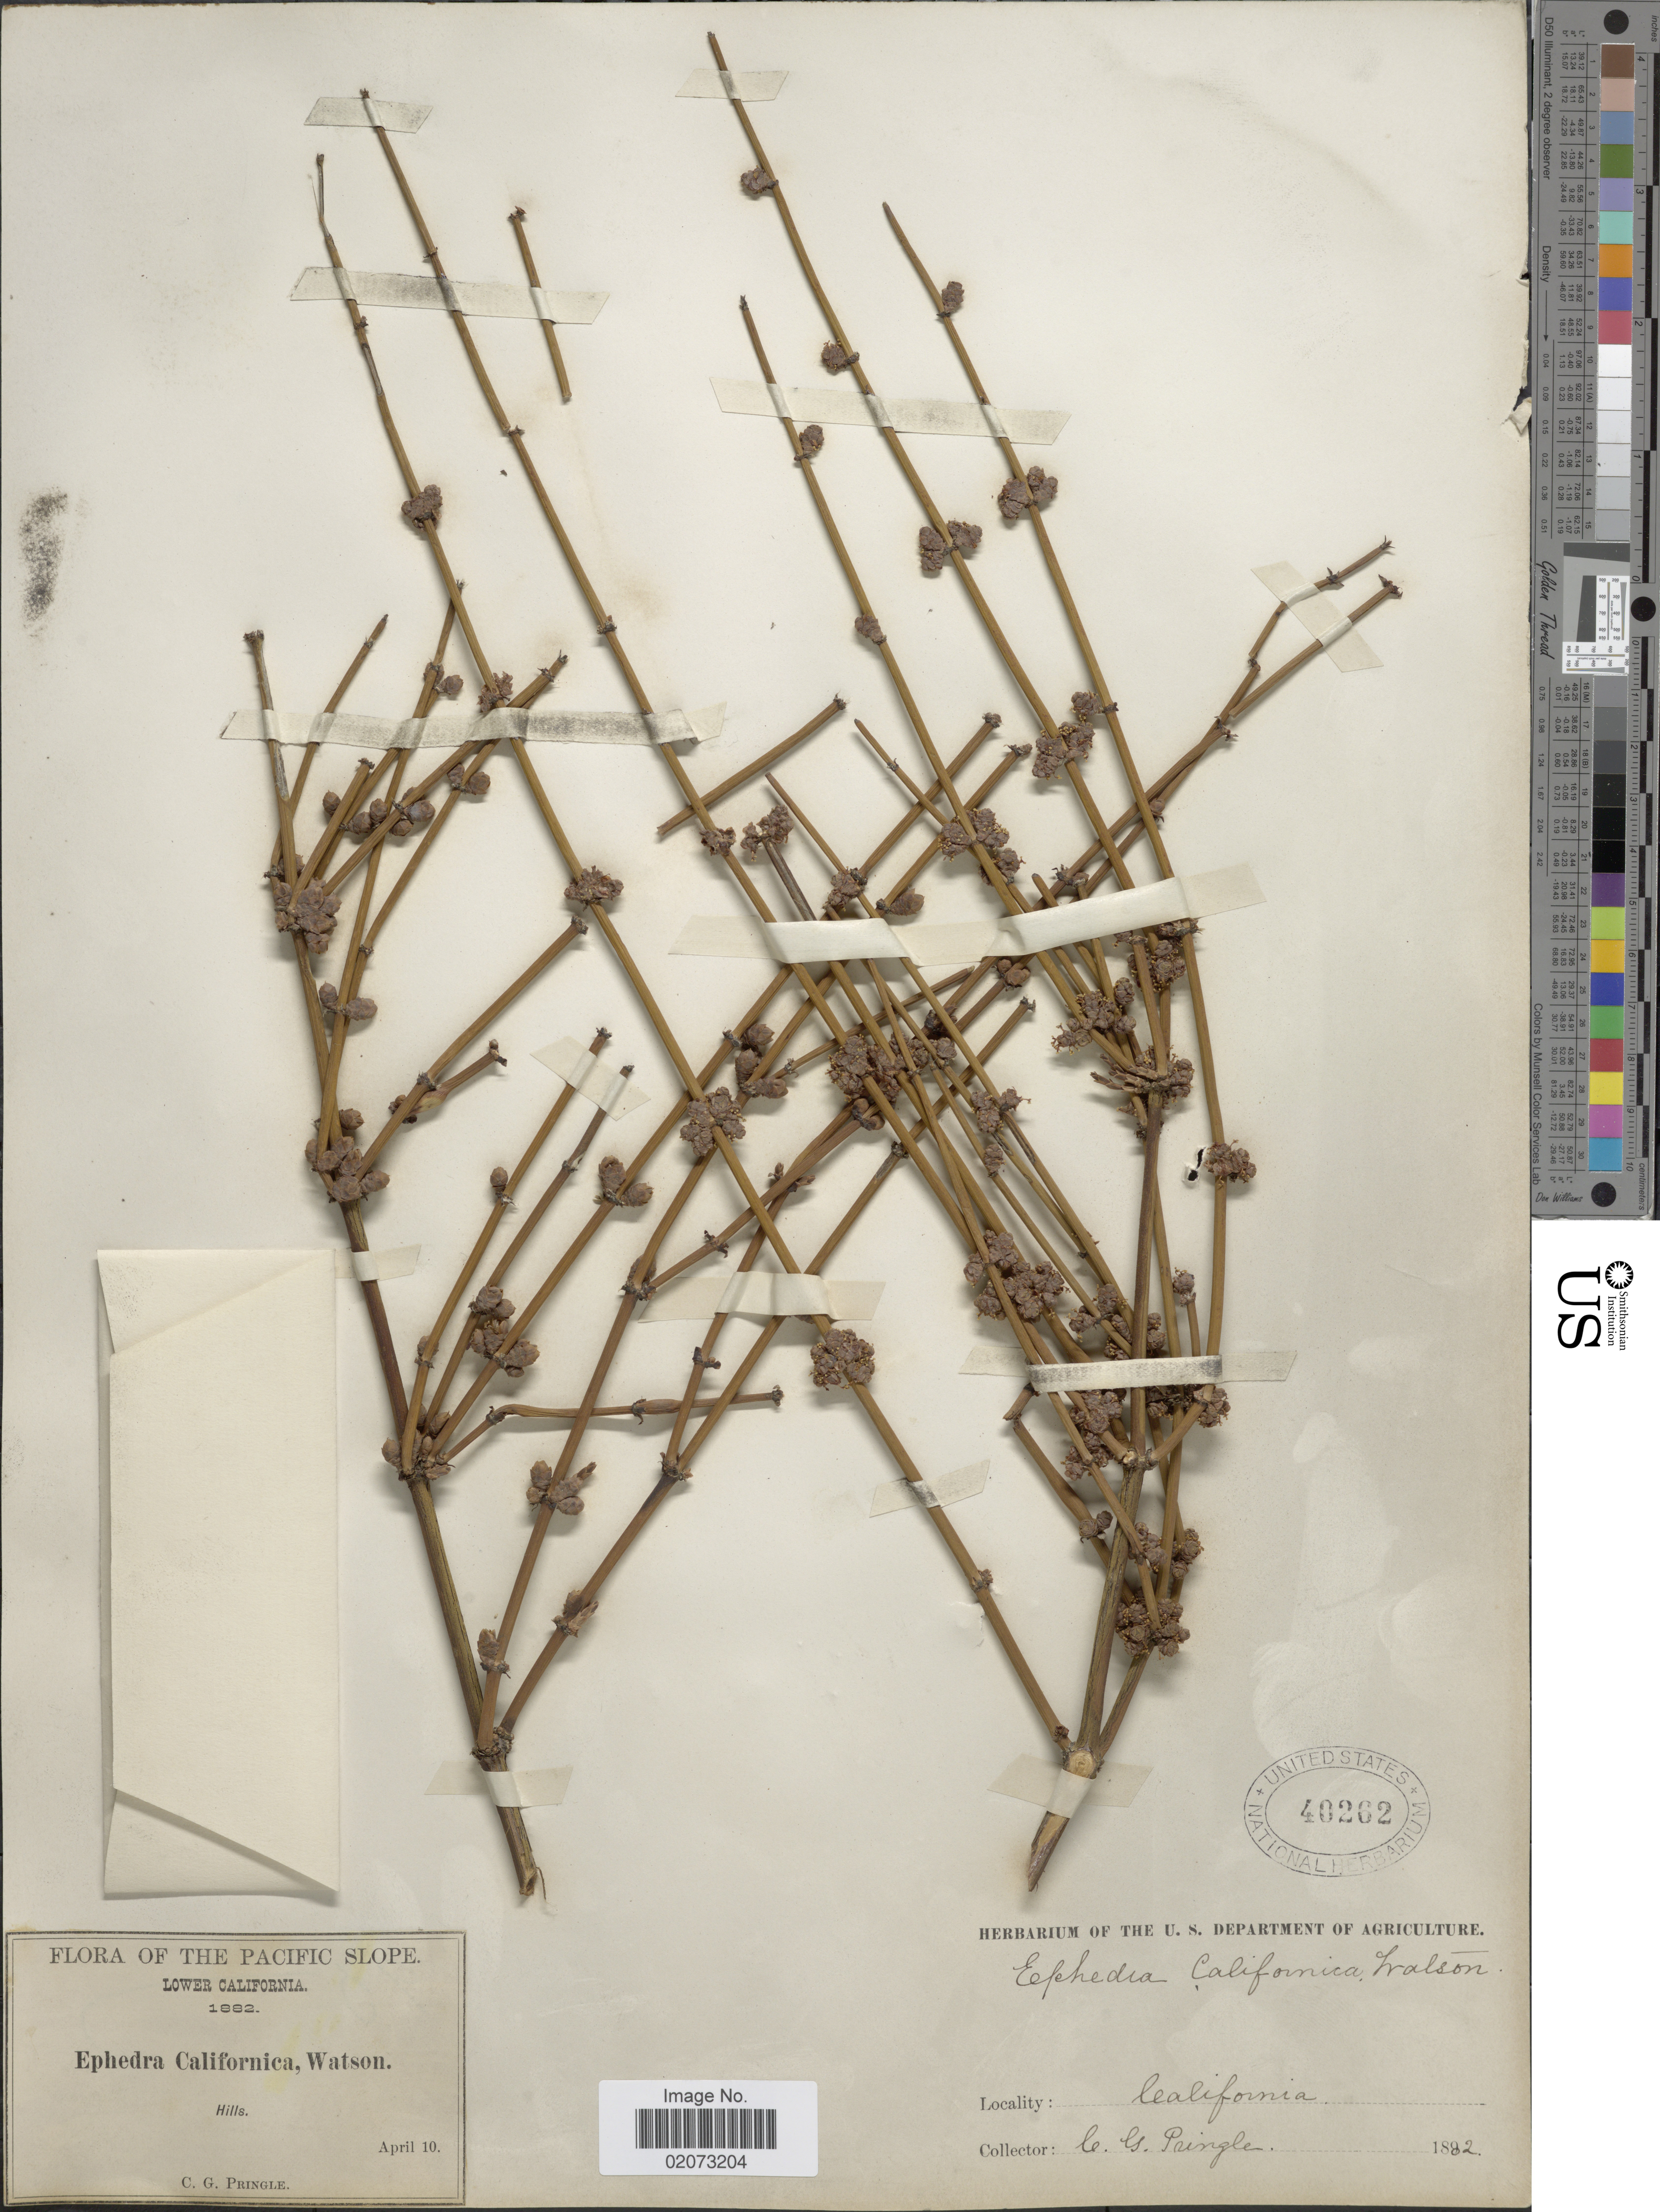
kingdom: Plantae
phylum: Tracheophyta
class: Gnetopsida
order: Ephedrales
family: Ephedraceae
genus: Ephedra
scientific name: Ephedra californica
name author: S. Watson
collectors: C. G. Pringle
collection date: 1882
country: United States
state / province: California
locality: Pacific slope. Lower California.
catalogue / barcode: US 40262